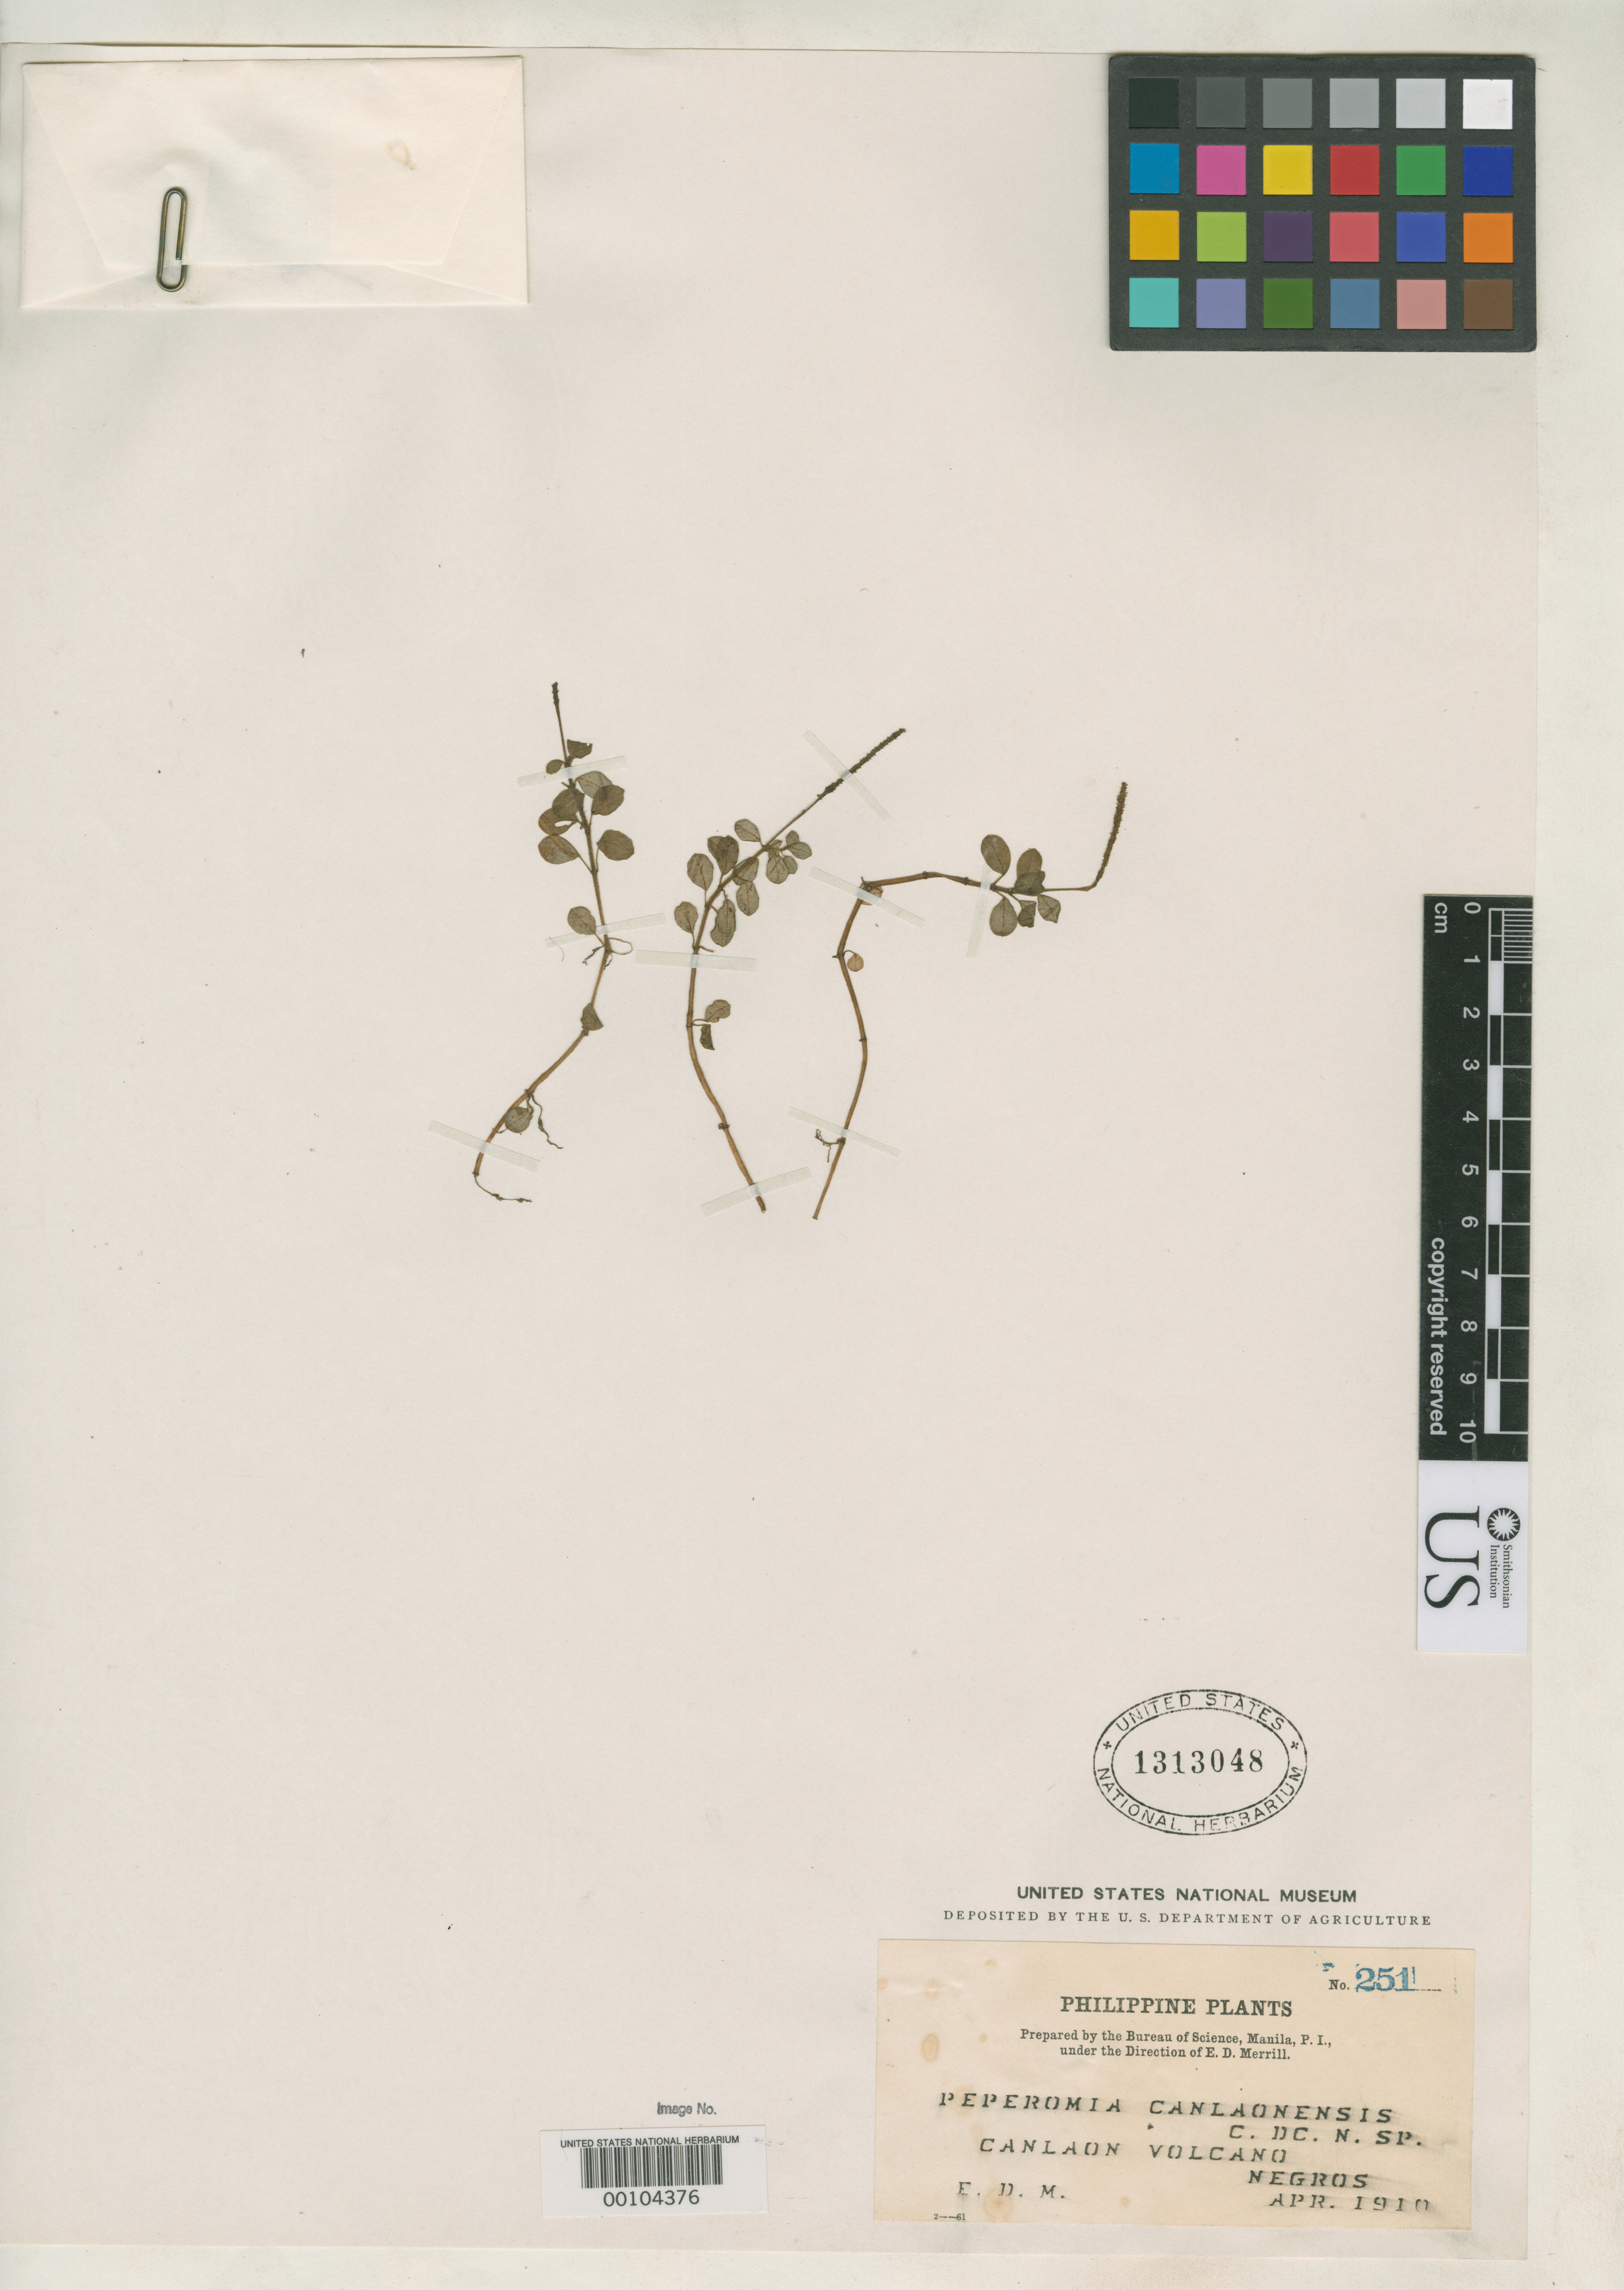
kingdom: Plantae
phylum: Tracheophyta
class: Magnoliopsida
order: Piperales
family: Piperaceae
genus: Peperomia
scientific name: Peperomia canlaonensis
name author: C. DC.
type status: Isotype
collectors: E. D. Merrill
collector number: Phil. Pl. 251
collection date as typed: Apr 1910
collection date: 1910-04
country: Philippines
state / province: Western Visayas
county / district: Negros Occidental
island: Negros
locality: Canlaon Volcano.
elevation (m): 1400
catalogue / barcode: US 1313048